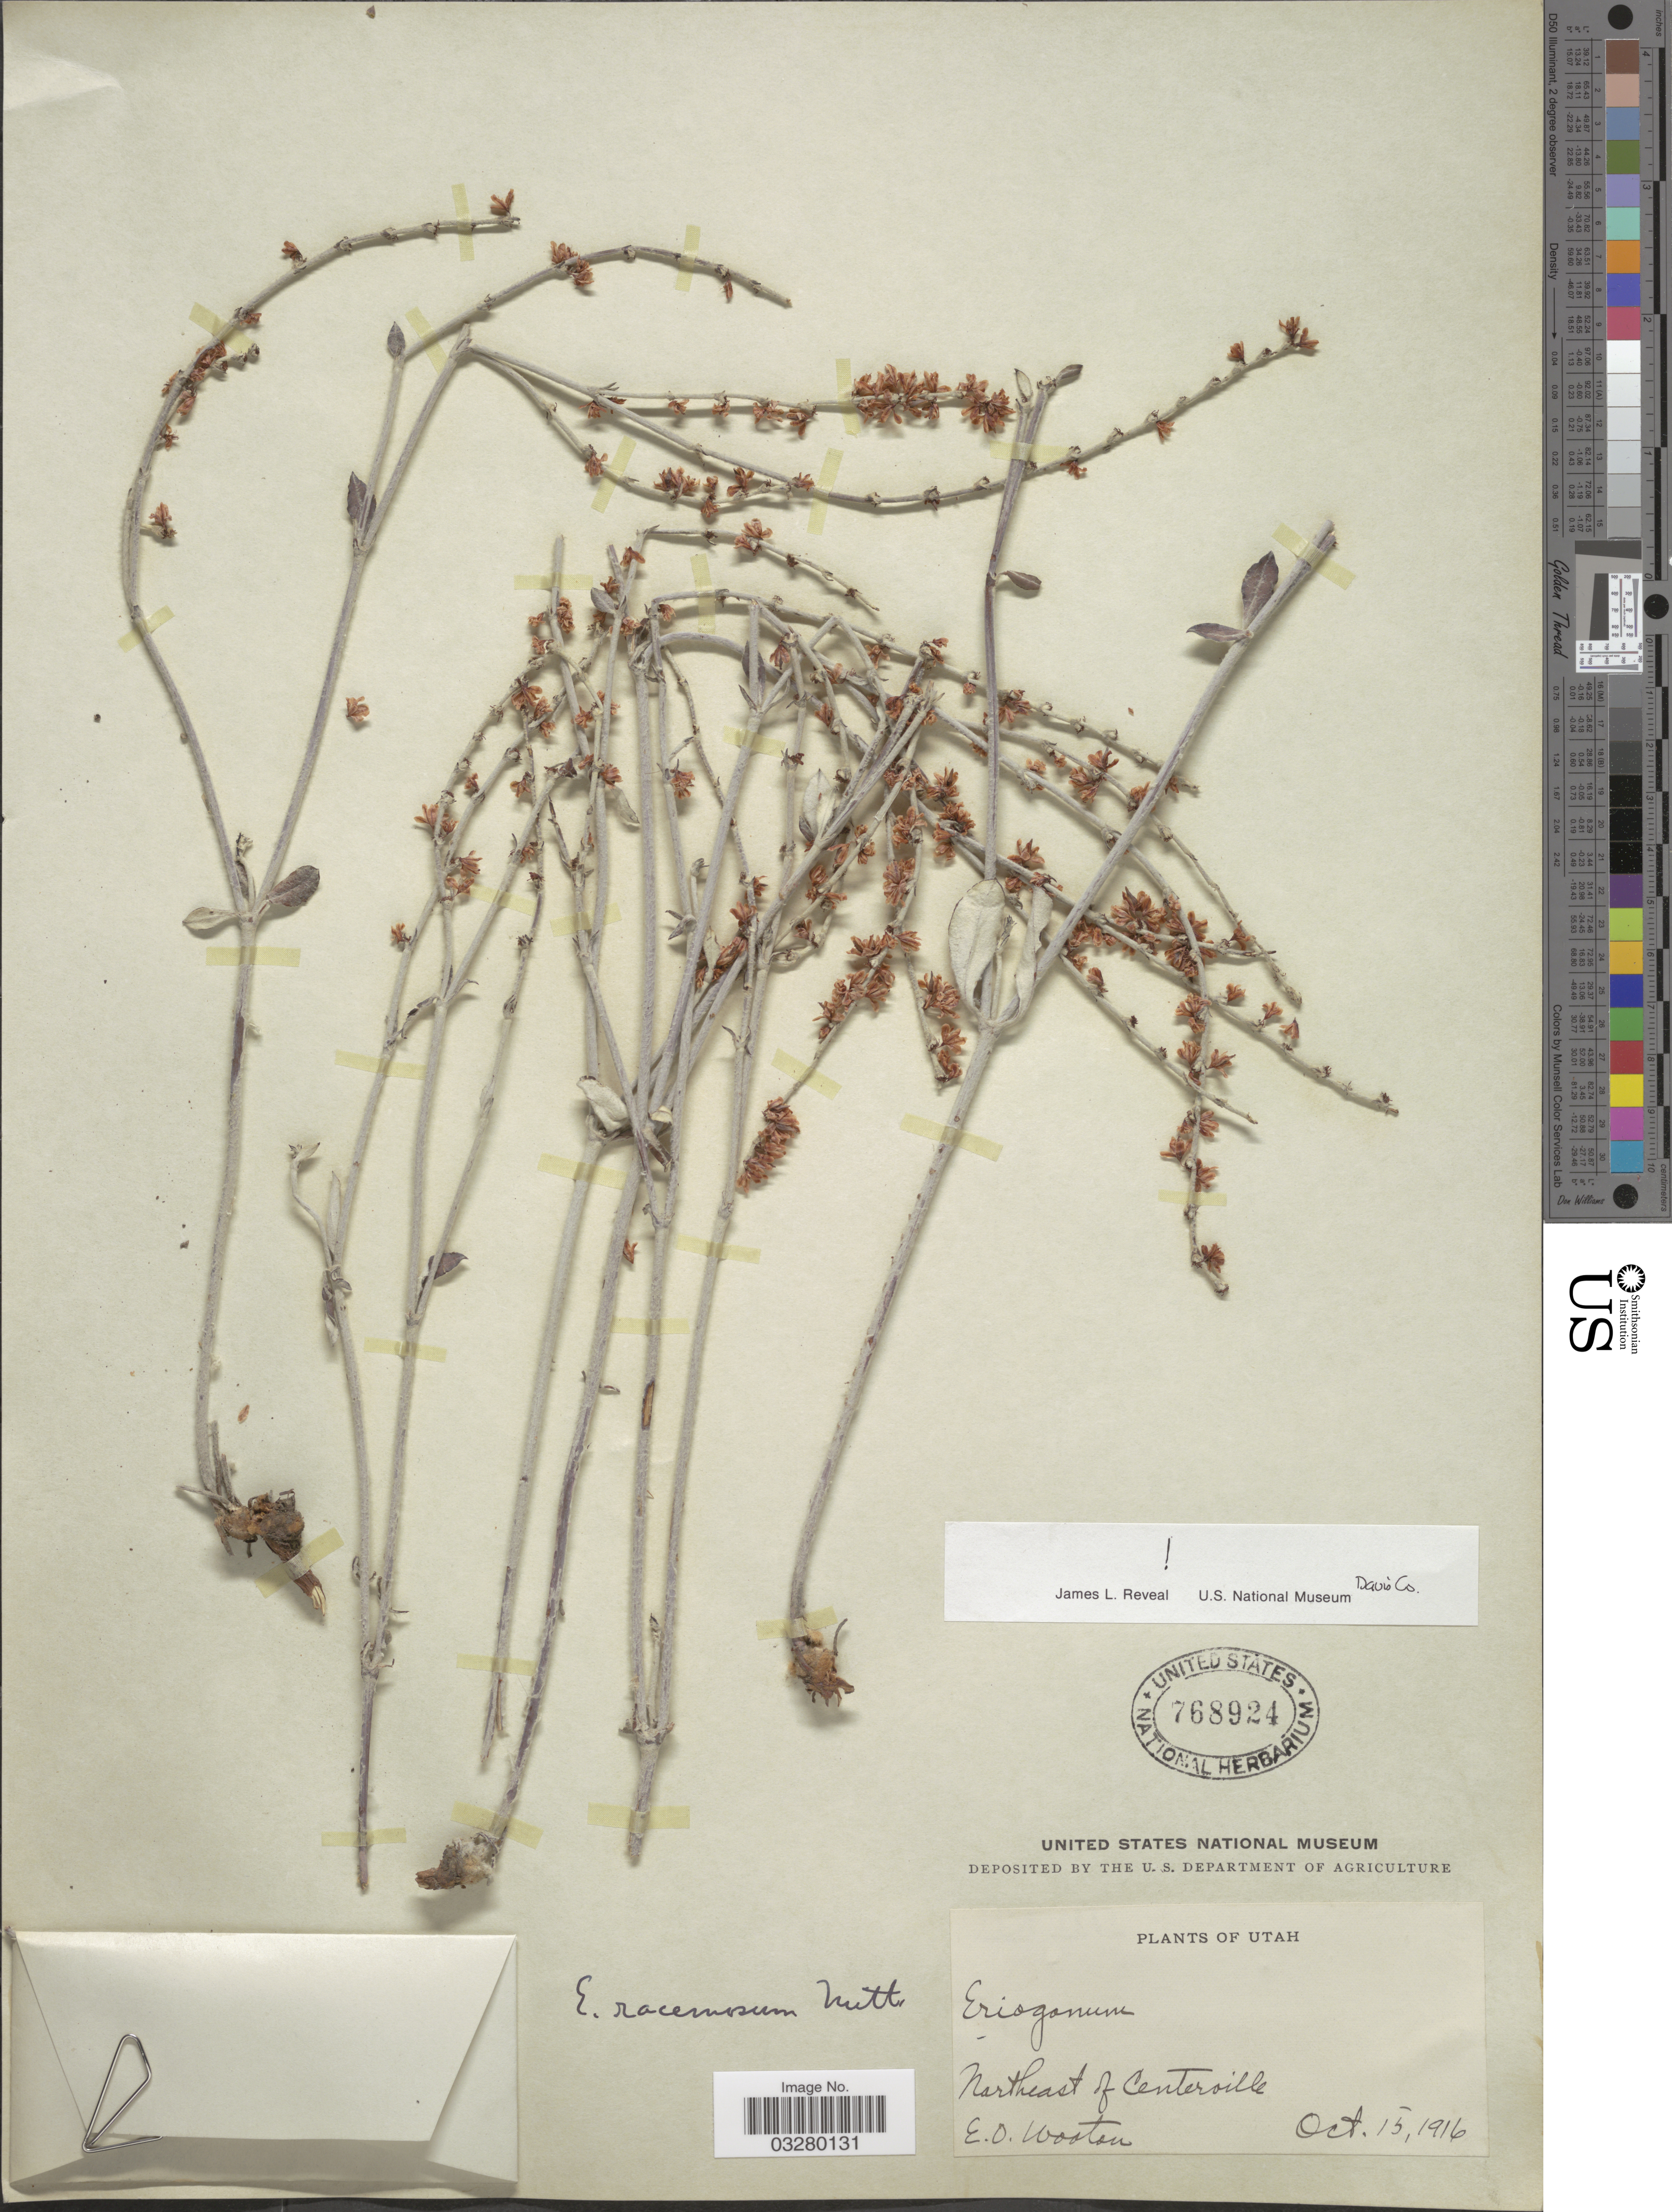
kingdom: Plantae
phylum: Tracheophyta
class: Magnoliopsida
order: Caryophyllales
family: Polygonaceae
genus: Eriogonum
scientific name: Eriogonum racemosum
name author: Nutt.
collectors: E. O. Wooton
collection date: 1916-10-15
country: United States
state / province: Utah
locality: Northeast of Centerville.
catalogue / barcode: US 768924